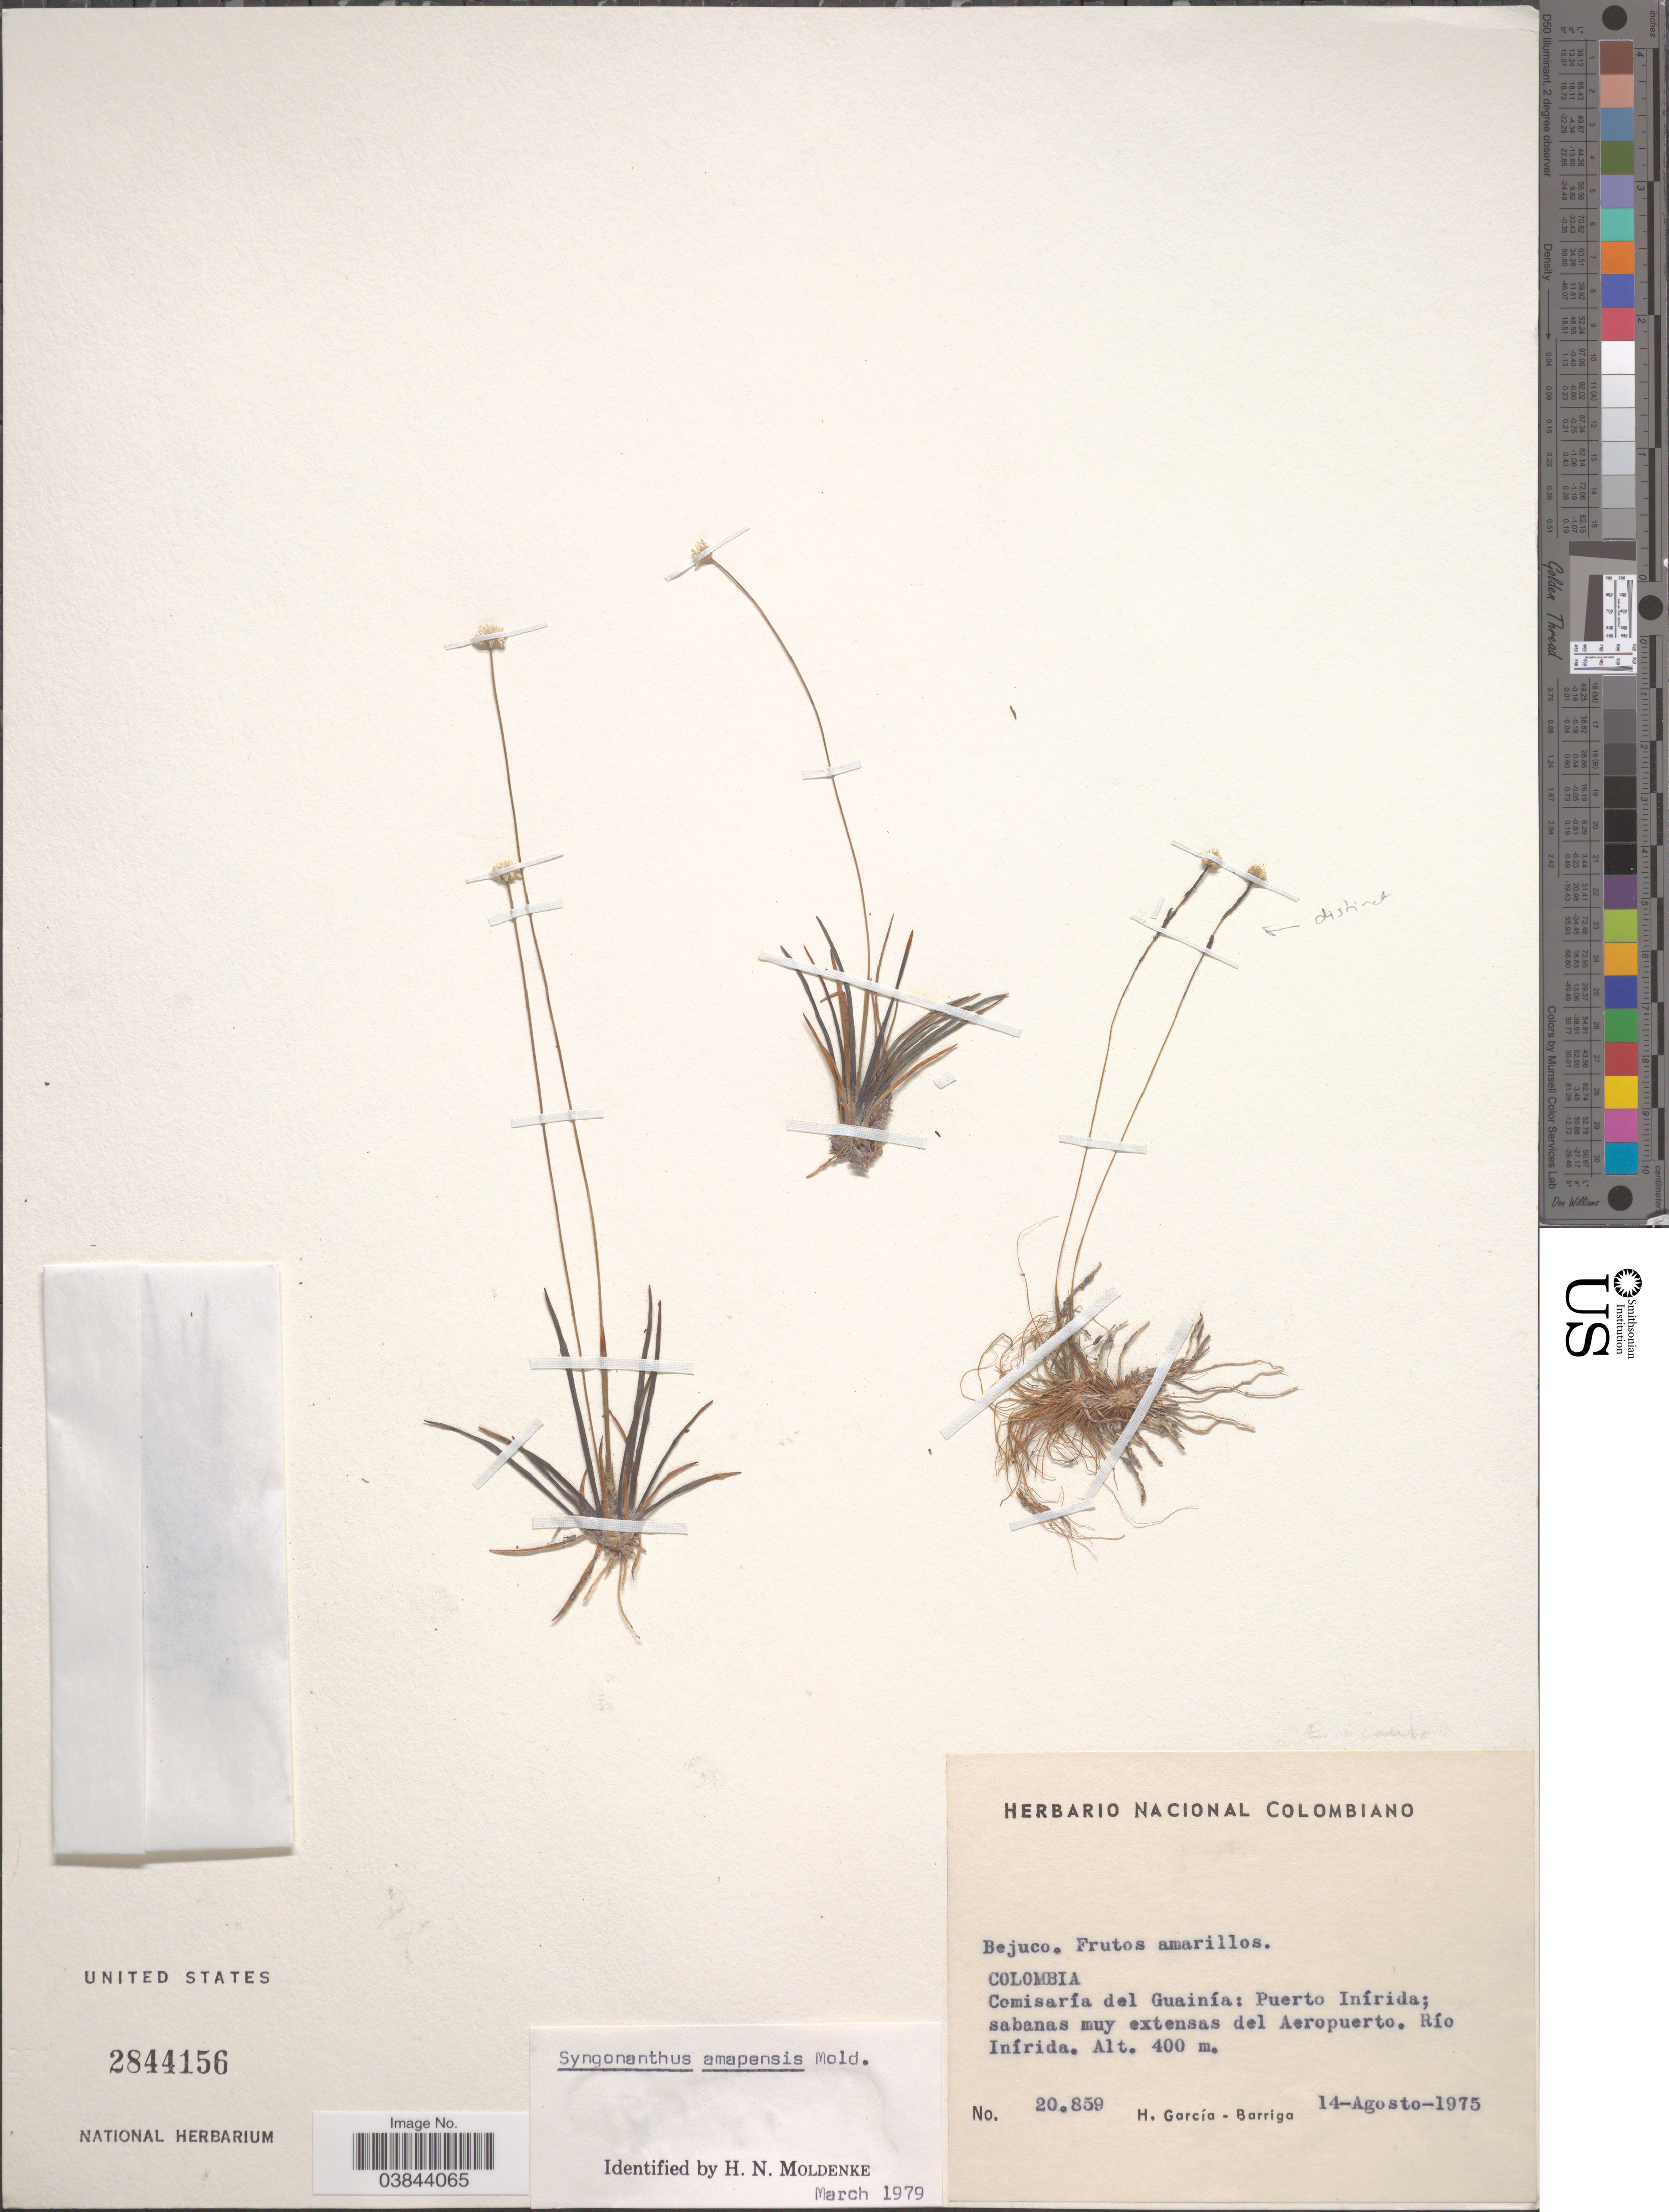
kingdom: Plantae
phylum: Tracheophyta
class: Liliopsida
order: Poales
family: Eriocaulaceae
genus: Syngonanthus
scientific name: Syngonanthus amapensis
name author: Moldenke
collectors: H. García Barriga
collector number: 20859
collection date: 1975-08-14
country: Colombia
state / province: Guainía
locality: Comisaría del Guainía: Puerto Inírida; sabanas muy extensas del Aeropuerto. Río Inírida.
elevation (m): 400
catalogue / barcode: US 2844156